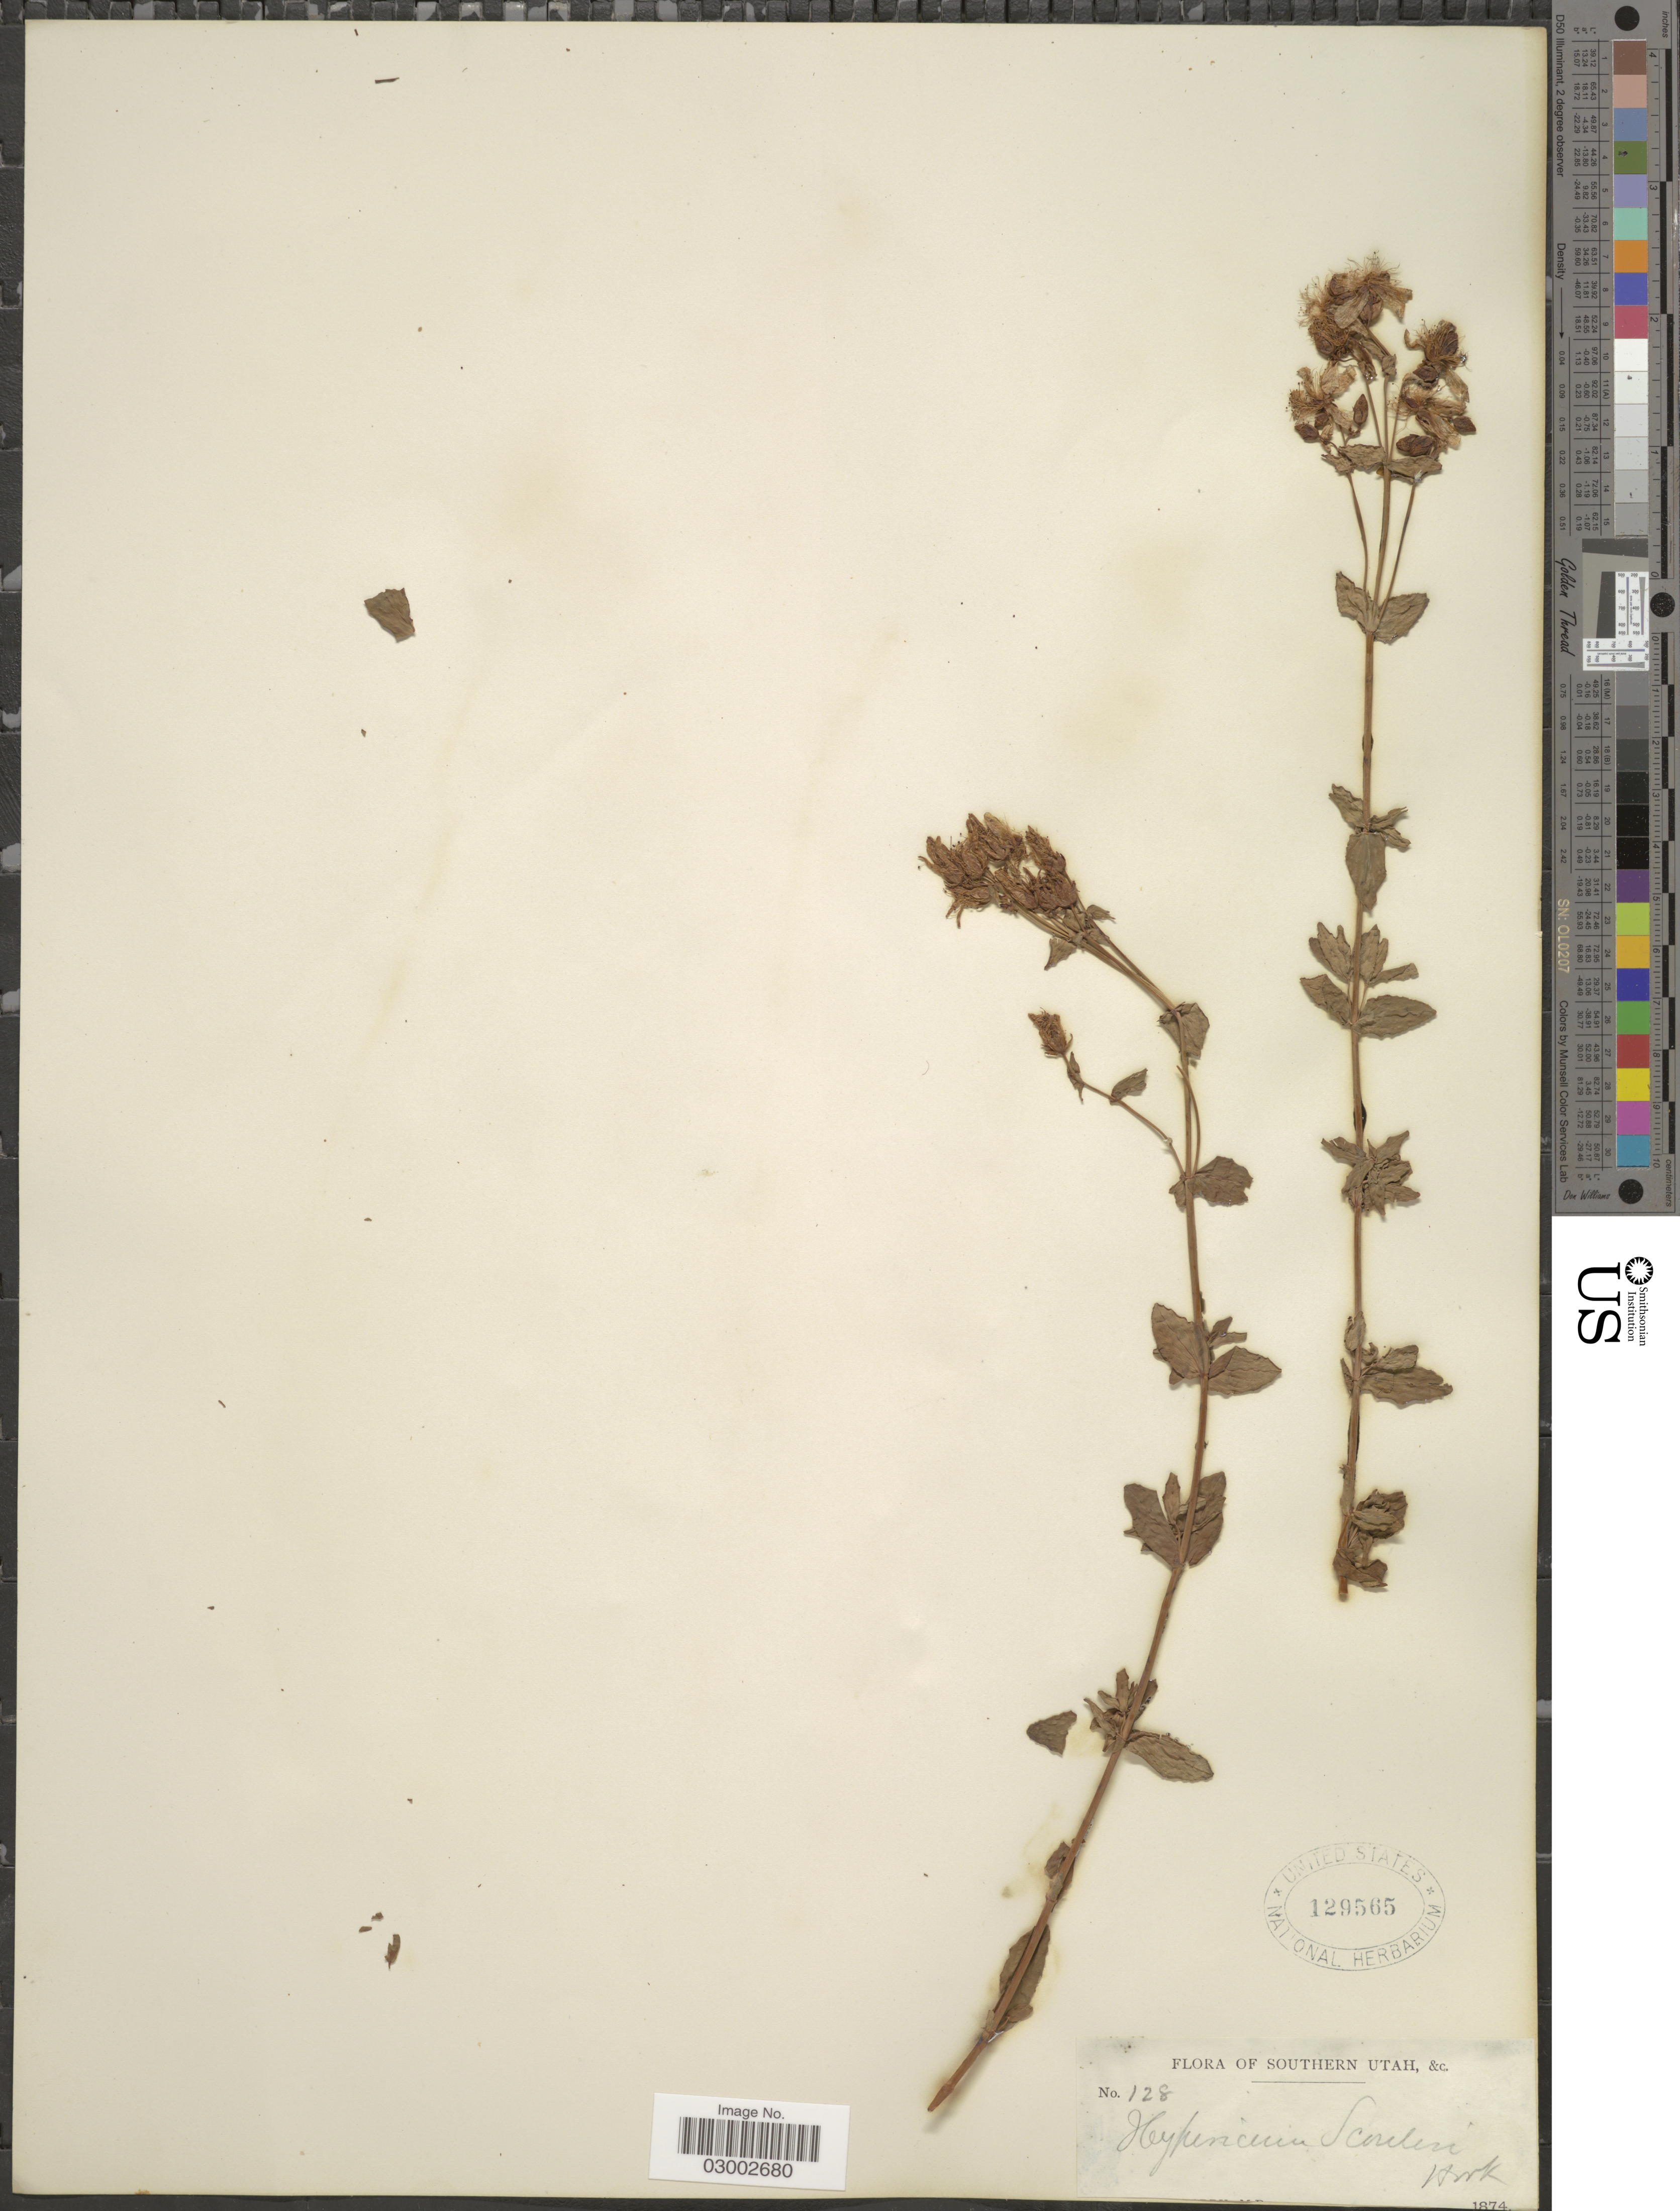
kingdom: Plantae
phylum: Tracheophyta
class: Magnoliopsida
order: Malpighiales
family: Hypericaceae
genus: Hypericum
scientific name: Hypericum scouleri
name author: Hook.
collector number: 128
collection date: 1874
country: United States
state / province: Utah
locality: Southern Utah.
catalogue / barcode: US 129565